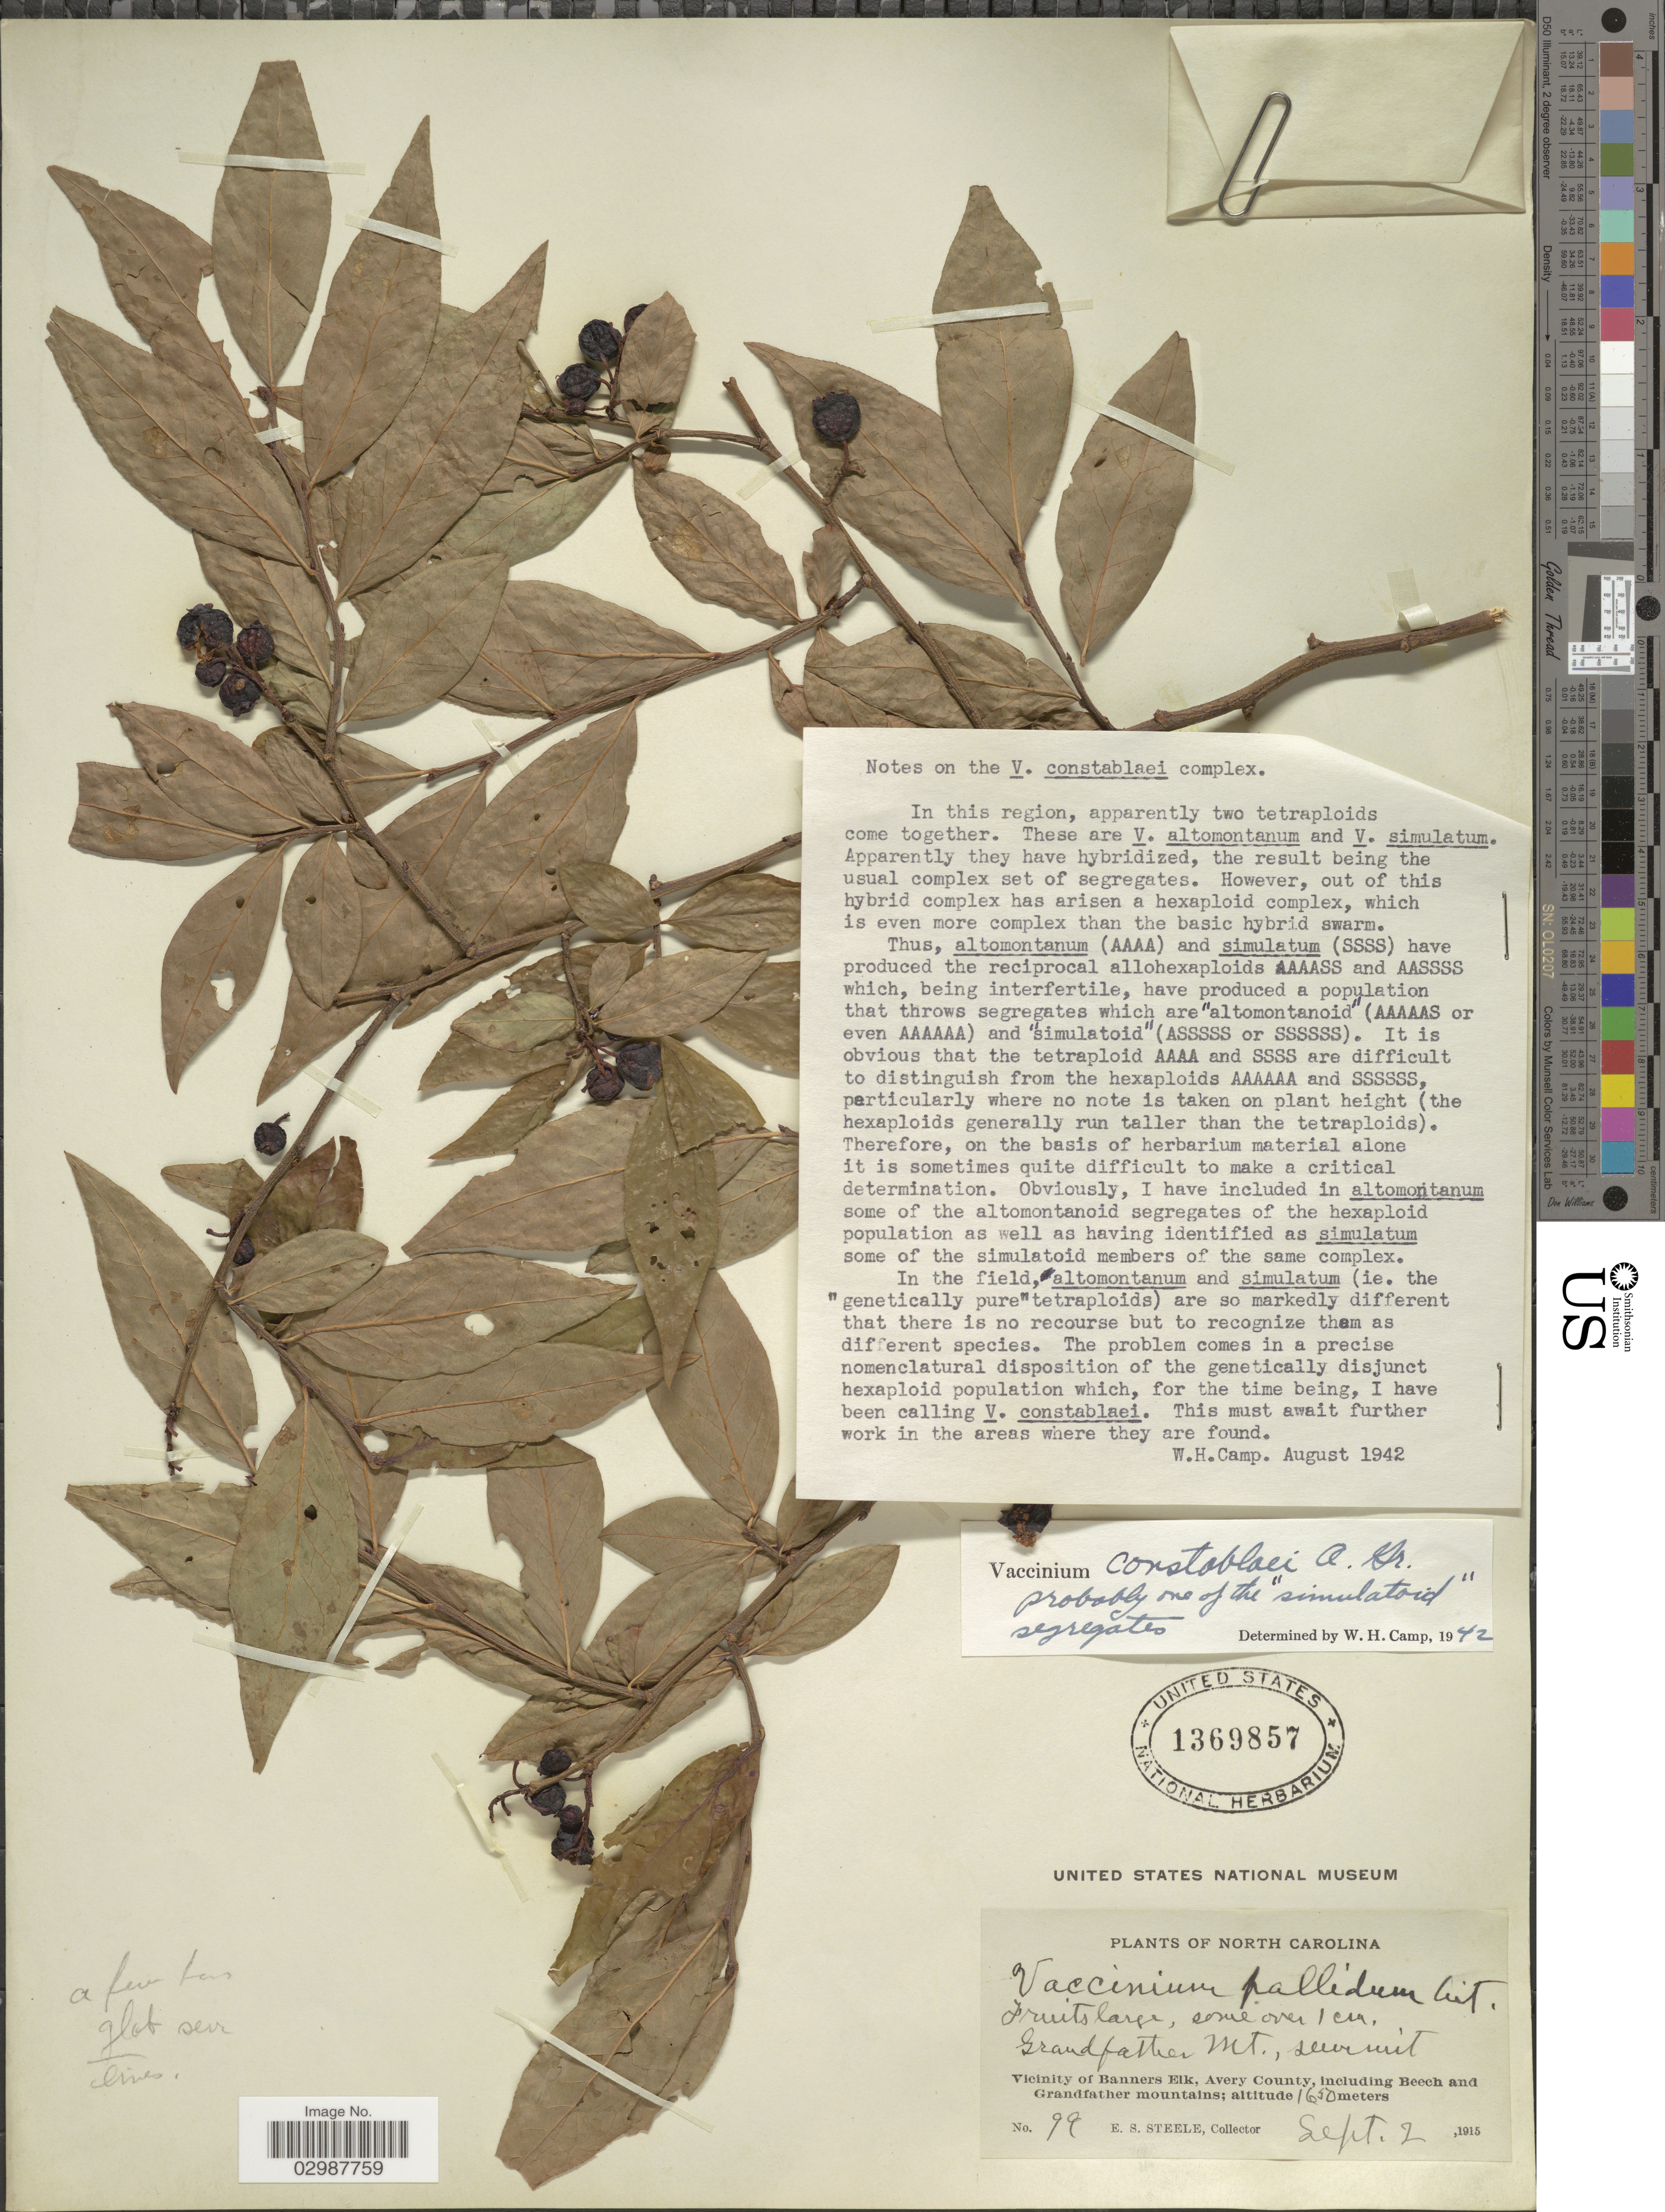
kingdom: Plantae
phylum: Tracheophyta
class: Magnoliopsida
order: Ericales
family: Ericaceae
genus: Vaccinium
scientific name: Vaccinium constablaei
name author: A. Gray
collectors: E. Steele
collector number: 99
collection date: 1915-09-02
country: United States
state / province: North Carolina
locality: Grandfather Mt., summit. Vicinity of Banners Elk, Avery County, including Beech and Grandfather mountains.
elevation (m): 1650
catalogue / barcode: US 1369857